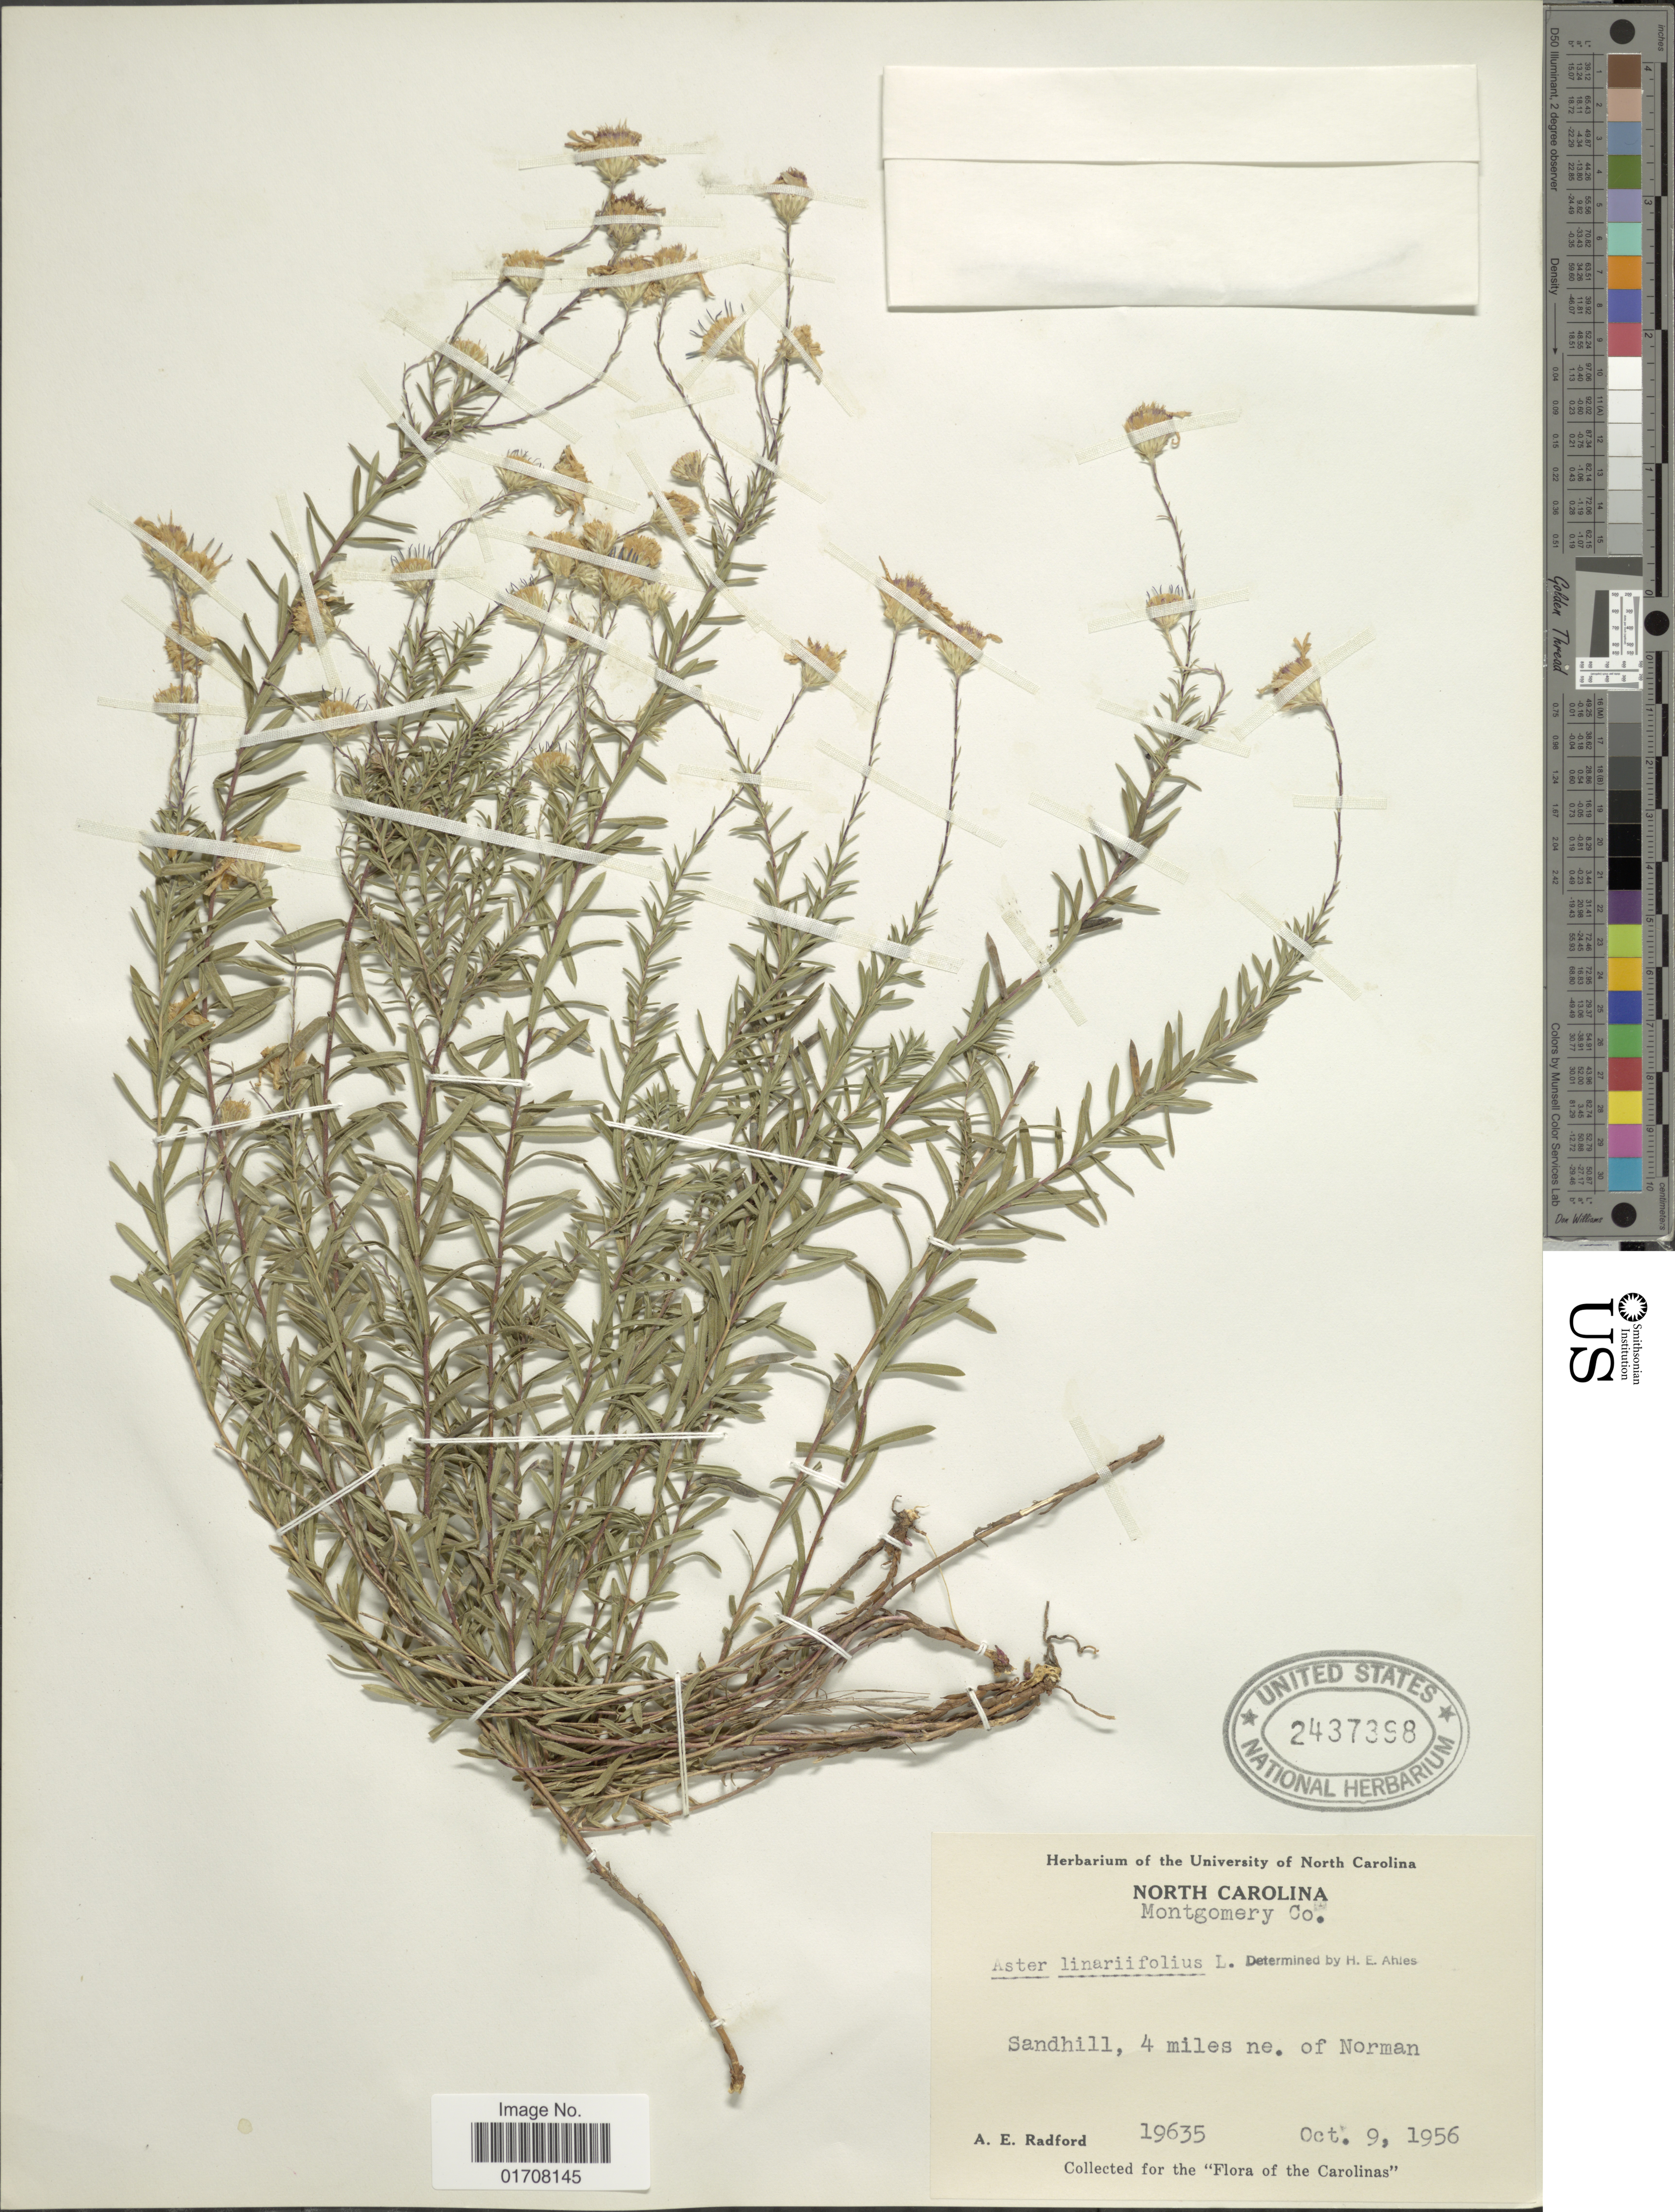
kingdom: Plantae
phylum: Tracheophyta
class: Magnoliopsida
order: Asterales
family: Asteraceae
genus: Ionactis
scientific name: Ionactis linariifolia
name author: (L.) Greene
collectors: A. E. Radford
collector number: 19635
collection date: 1956-10-09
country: United States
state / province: North Carolina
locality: Montgomery Co., Sandhill, 4 miles ne. of Norman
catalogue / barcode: US 2437398